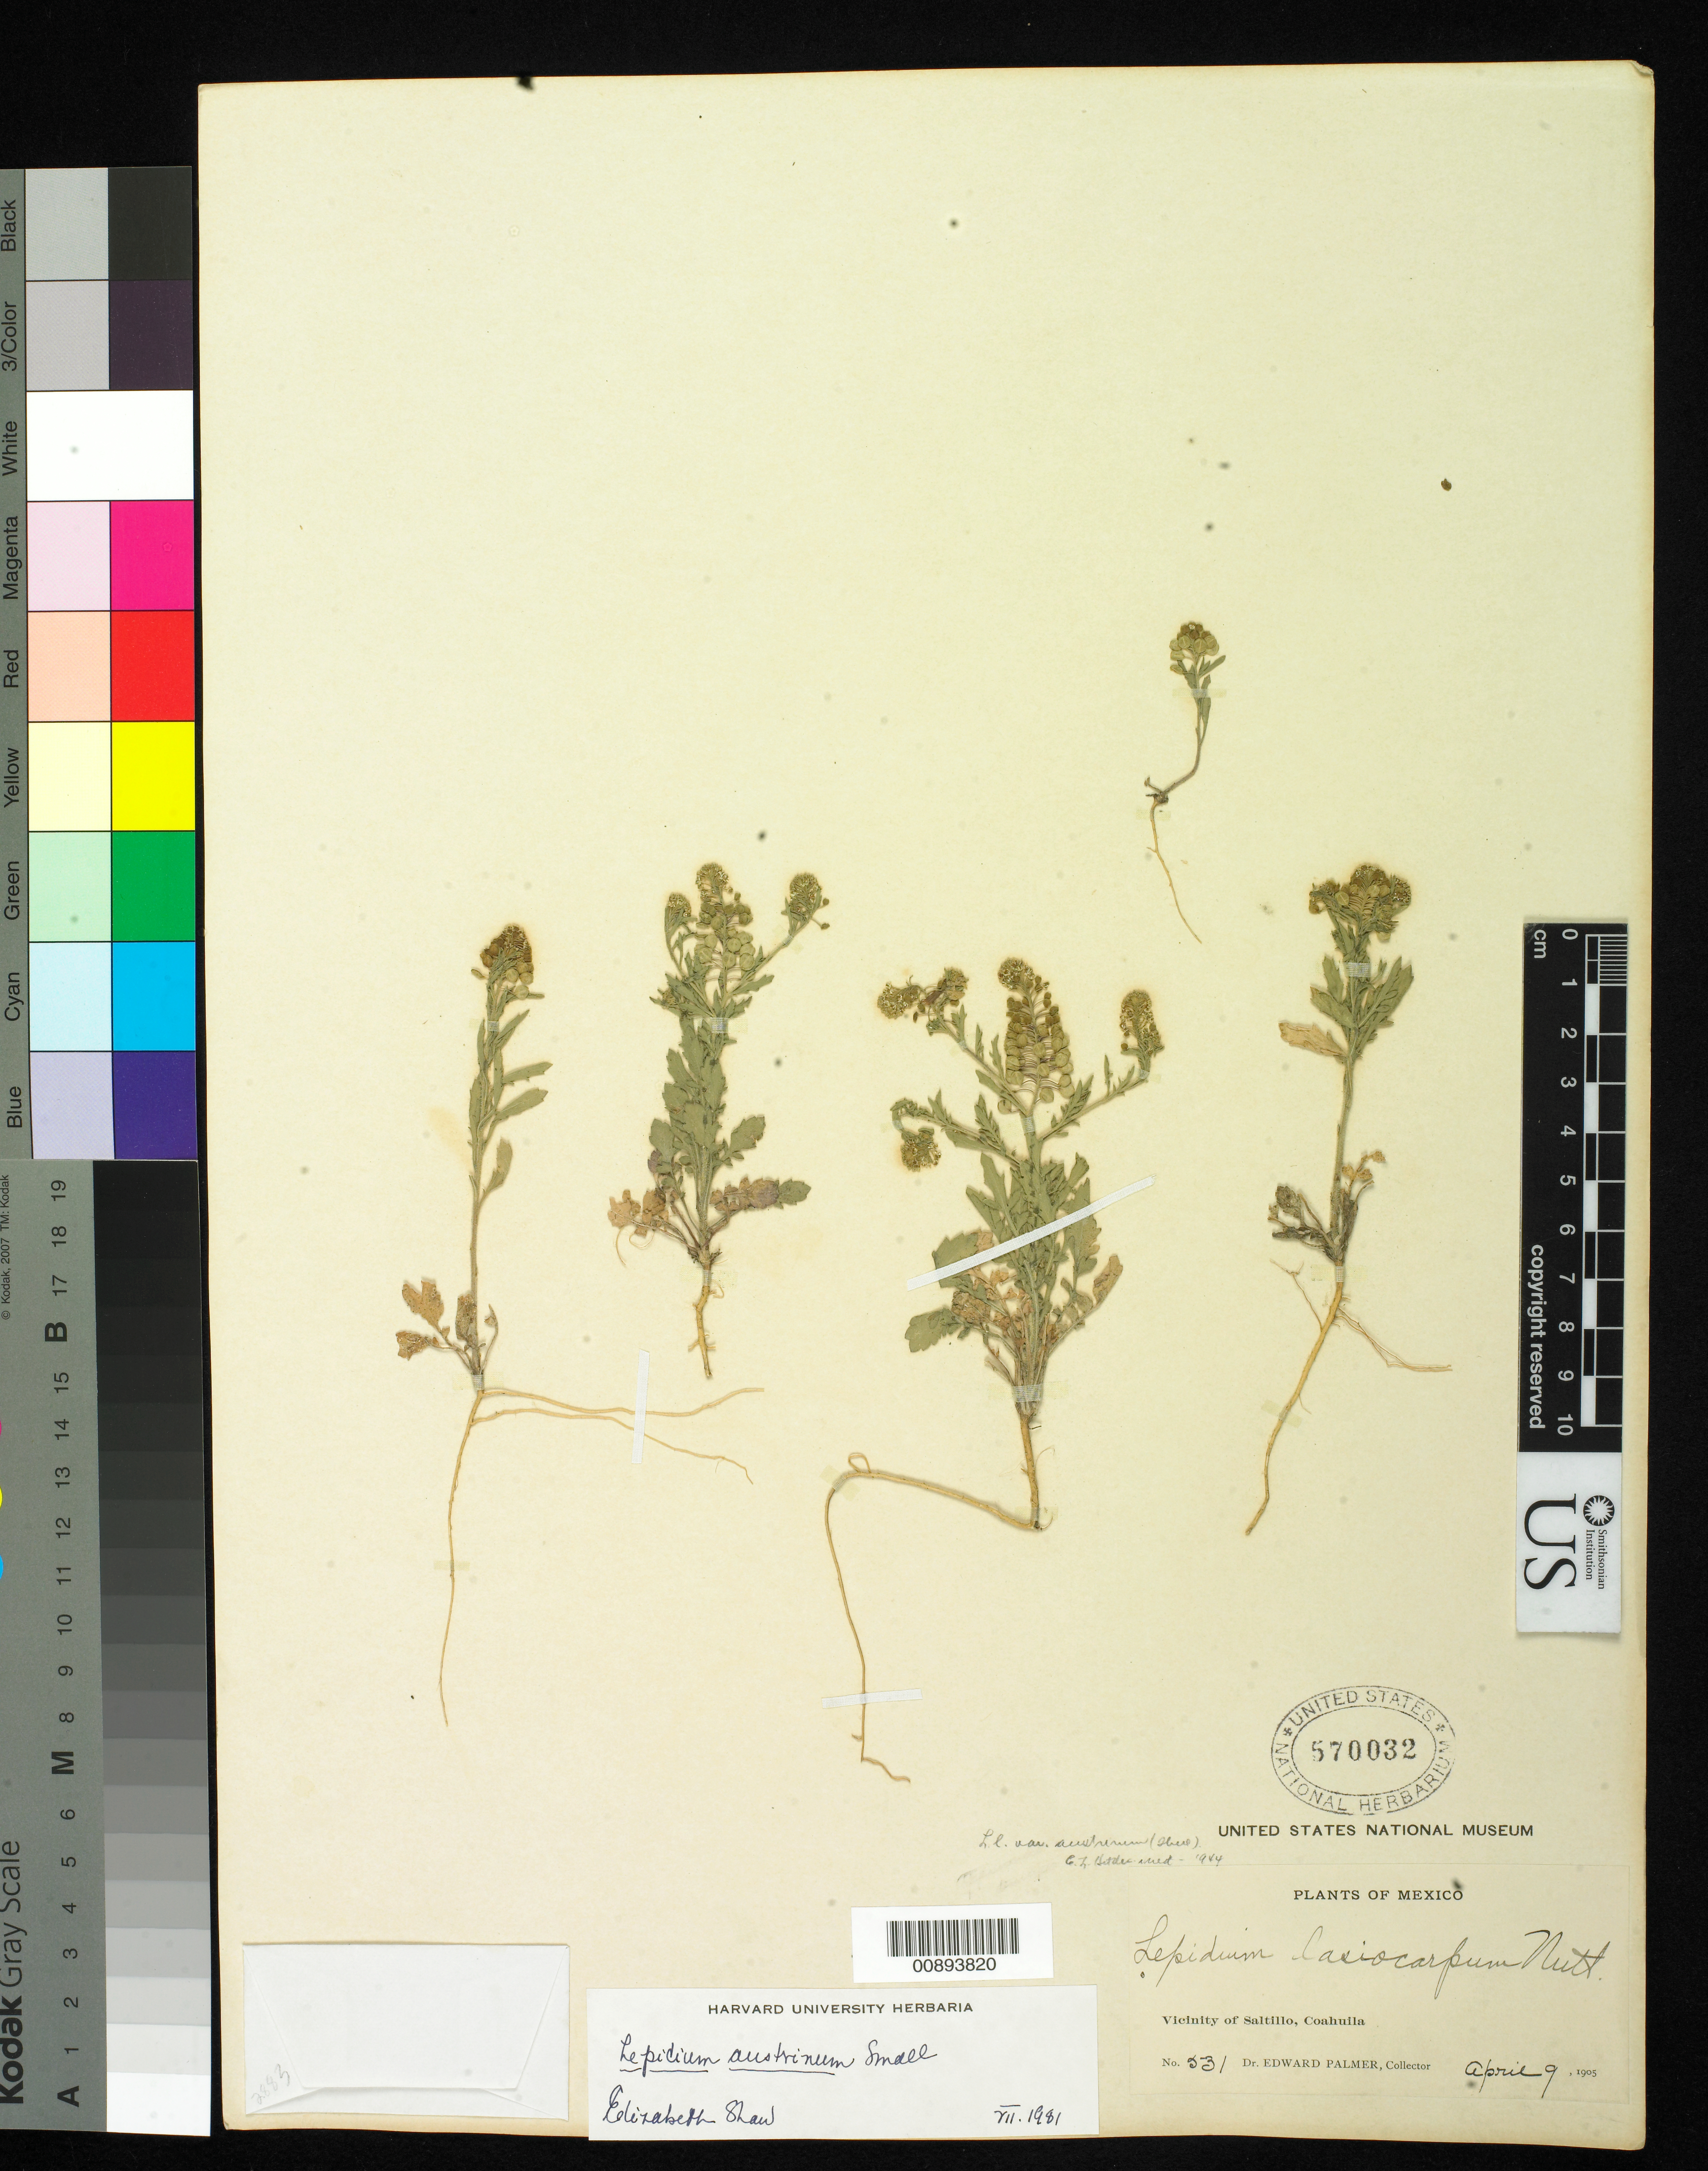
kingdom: Plantae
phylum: Tracheophyta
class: Magnoliopsida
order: Brassicales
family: Brassicaceae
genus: Lepidium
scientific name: Lepidium austrinum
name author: Small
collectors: E. Palmer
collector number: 531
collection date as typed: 09 Apr 1905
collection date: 1905-04-09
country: Mexico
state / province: Coahuila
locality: Vicinity of Saltillo, Coahuila.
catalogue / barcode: US 570032